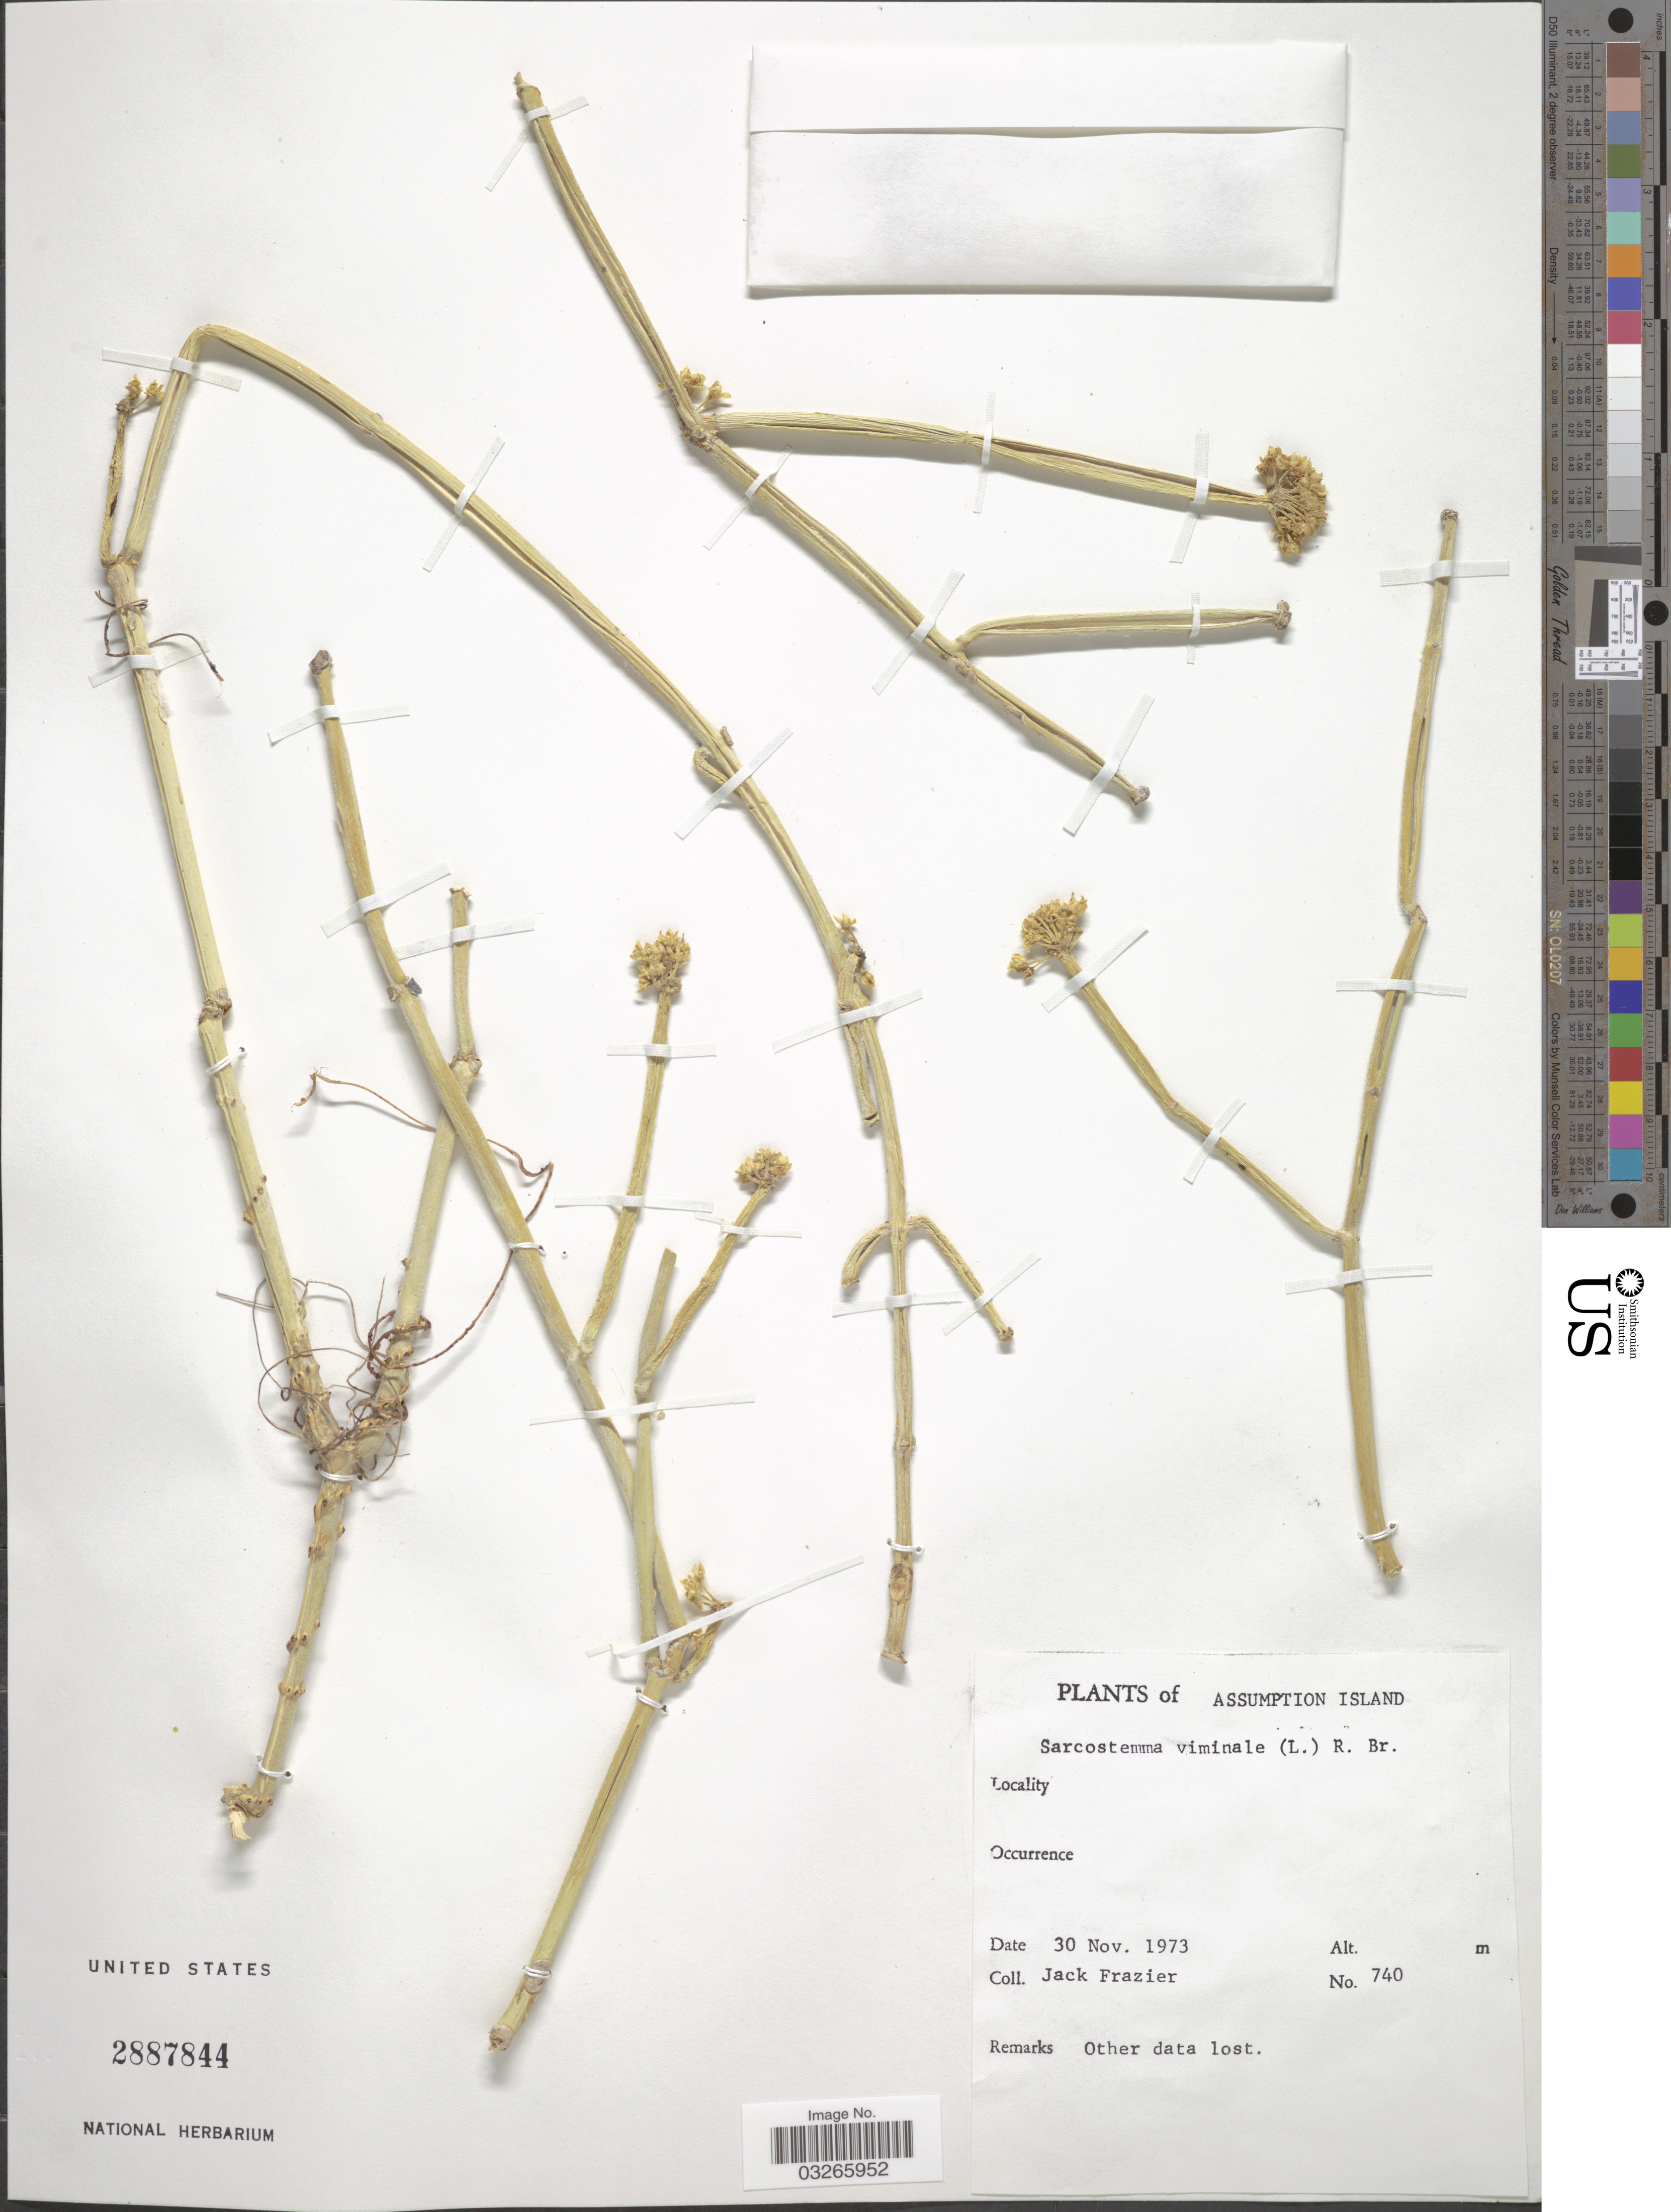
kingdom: Plantae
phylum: Tracheophyta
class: Magnoliopsida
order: Gentianales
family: Apocynaceae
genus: Sarcostemma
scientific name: Sarcostemma viminale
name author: (Linn) R. Br.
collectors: J. Frazier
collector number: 740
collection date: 1973-11-30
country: Seychelles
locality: Assumption Island.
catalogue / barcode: US 2887844